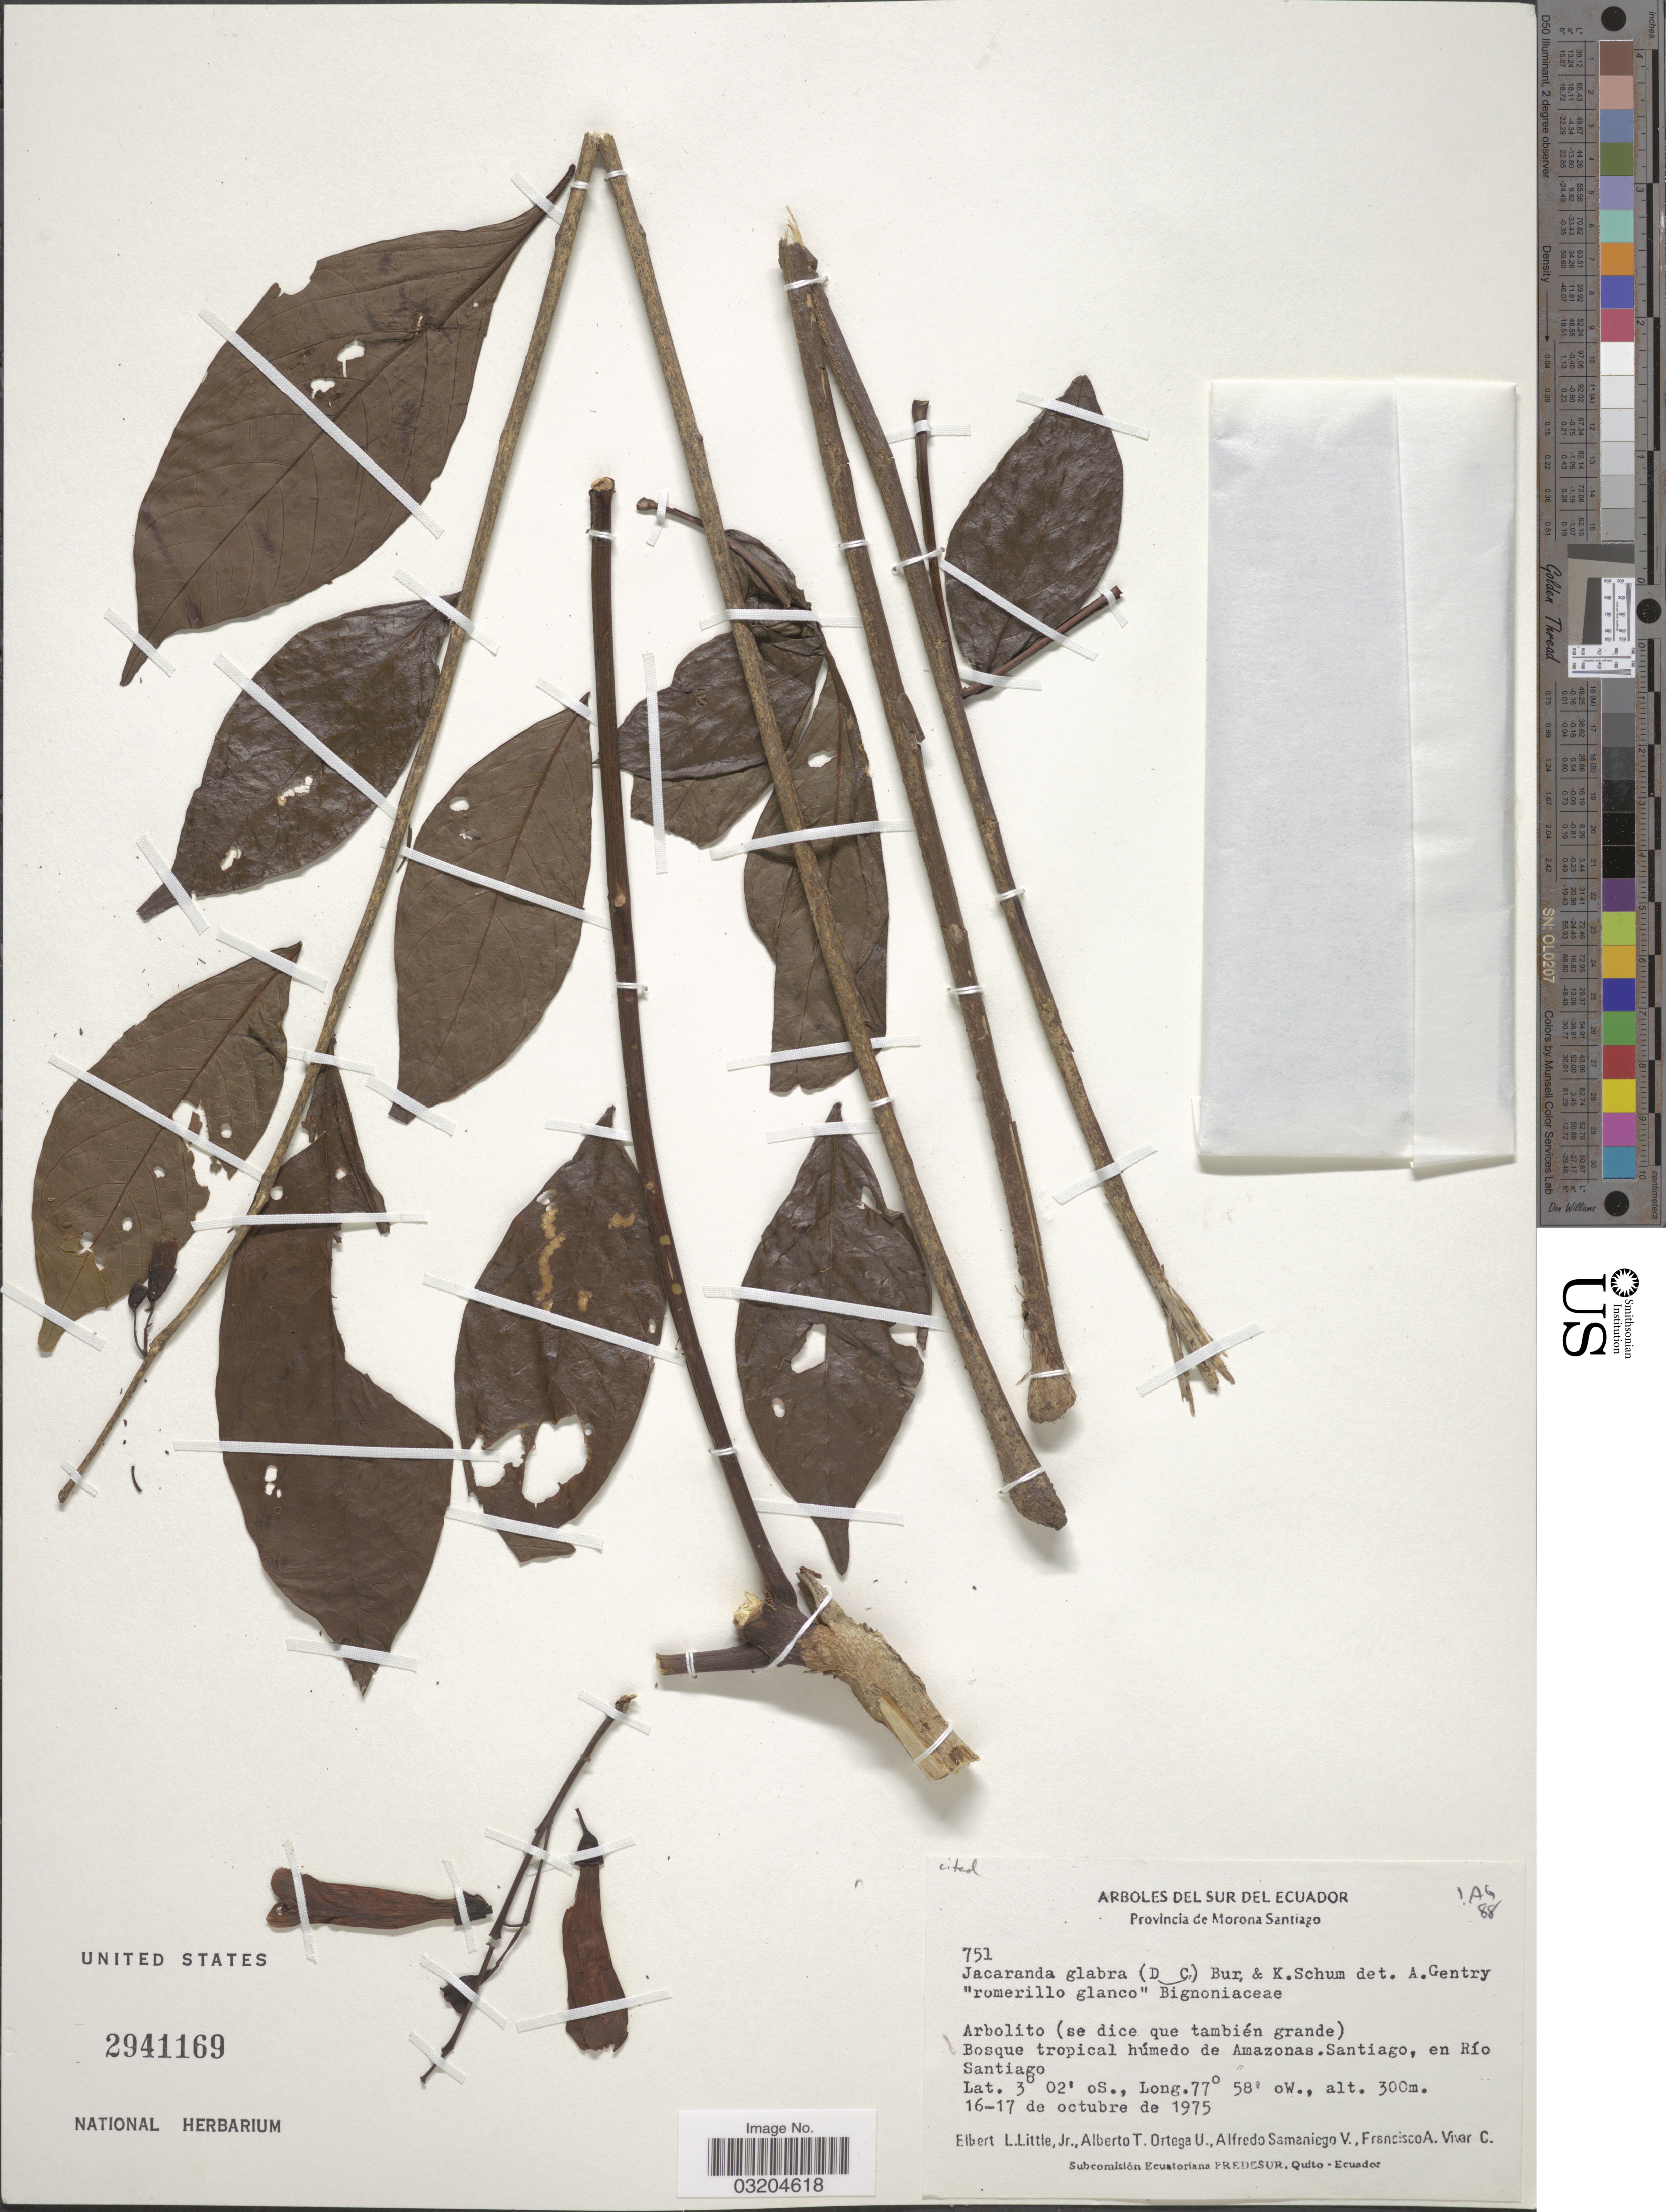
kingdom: Plantae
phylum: Tracheophyta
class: Magnoliopsida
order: Lamiales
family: Bignoniaceae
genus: Jacaranda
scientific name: Jacaranda glabra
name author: (DC.) Bureau & K. Schum.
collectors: E. L. Little, A. T. Ortega U., A. Samaniego & F. A. Vivar C.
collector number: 751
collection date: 1975-10-16/1975-10-17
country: Ecuador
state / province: Morona-Santiago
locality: Sur del Ecuador. Bosque tropical húmedo de Amazonas. Santiago, en Río Santiago.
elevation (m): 300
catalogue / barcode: US 2941169